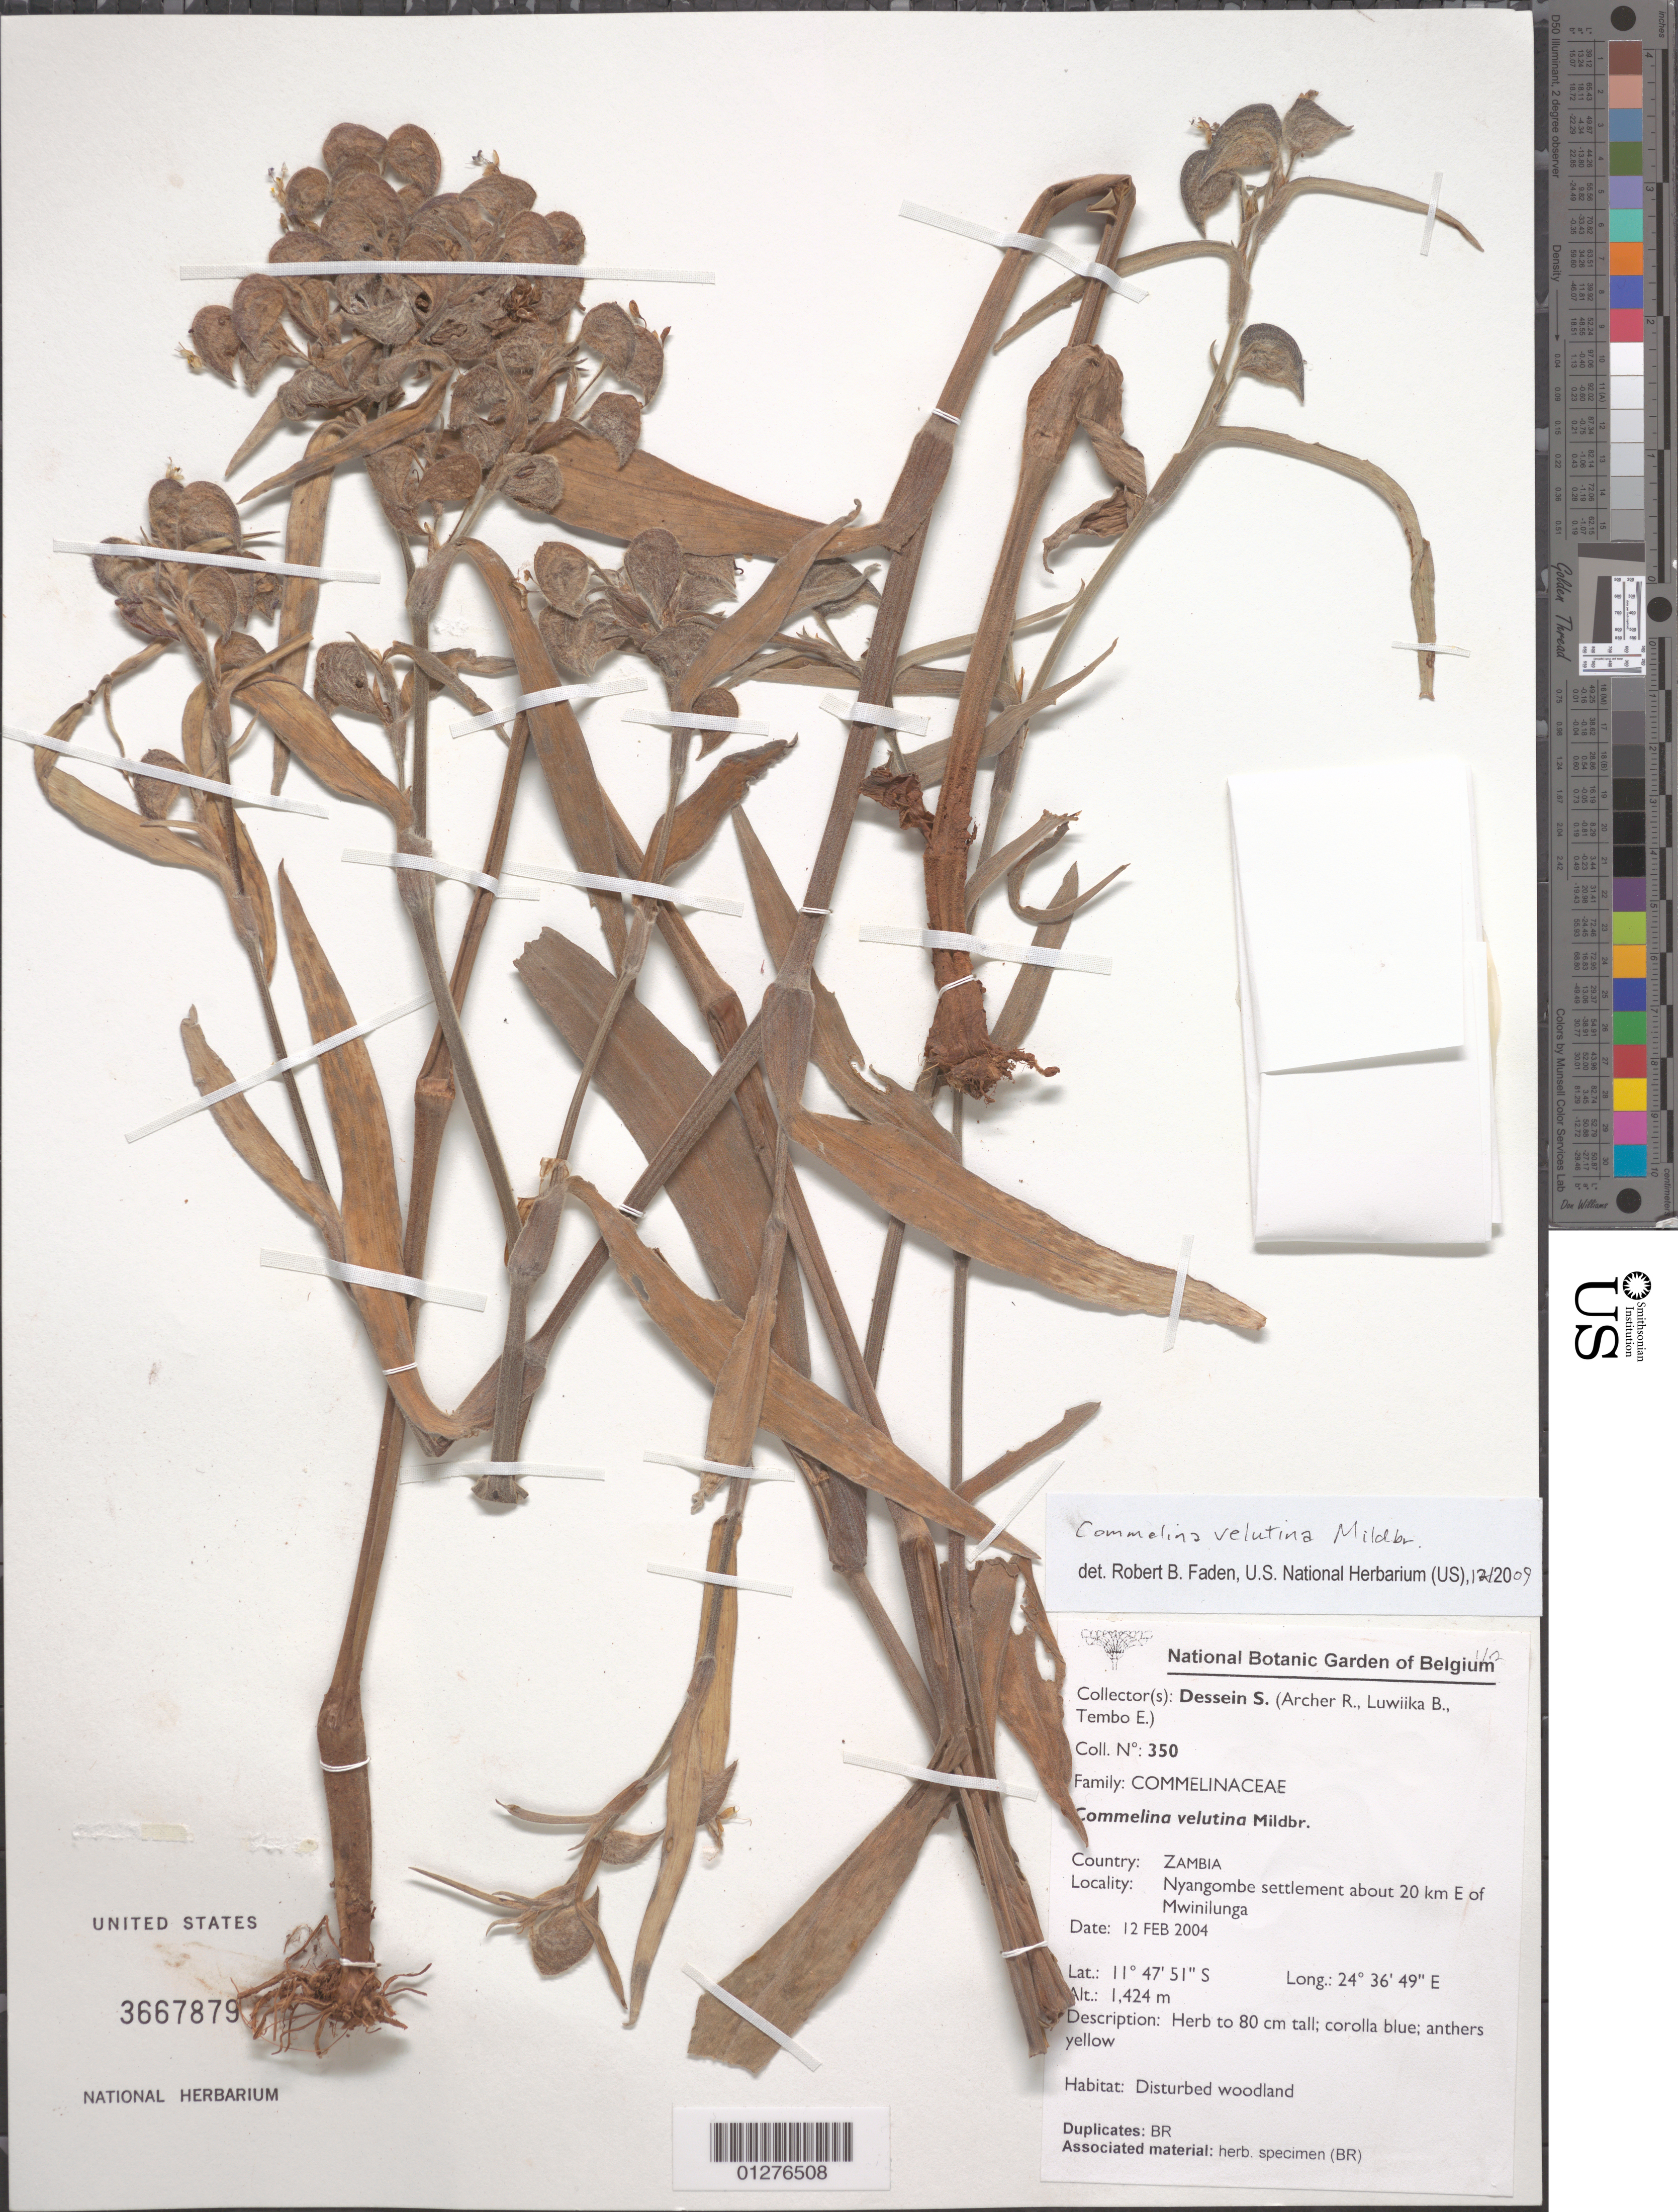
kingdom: Plantae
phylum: Tracheophyta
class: Liliopsida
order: Commelinales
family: Commelinaceae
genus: Commelina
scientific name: Commelina velutina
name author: Mildbr.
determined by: Faden, Robert B., (US), Smithsonian Institution - National Museum of Natural History (UNITED STATES)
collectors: S. Dessein et al.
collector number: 350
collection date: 2004-02-12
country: Zambia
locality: Nyangombe settlement about 20 km E of Mwinilunga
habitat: Disturbed woodland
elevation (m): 1424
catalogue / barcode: US 3667879